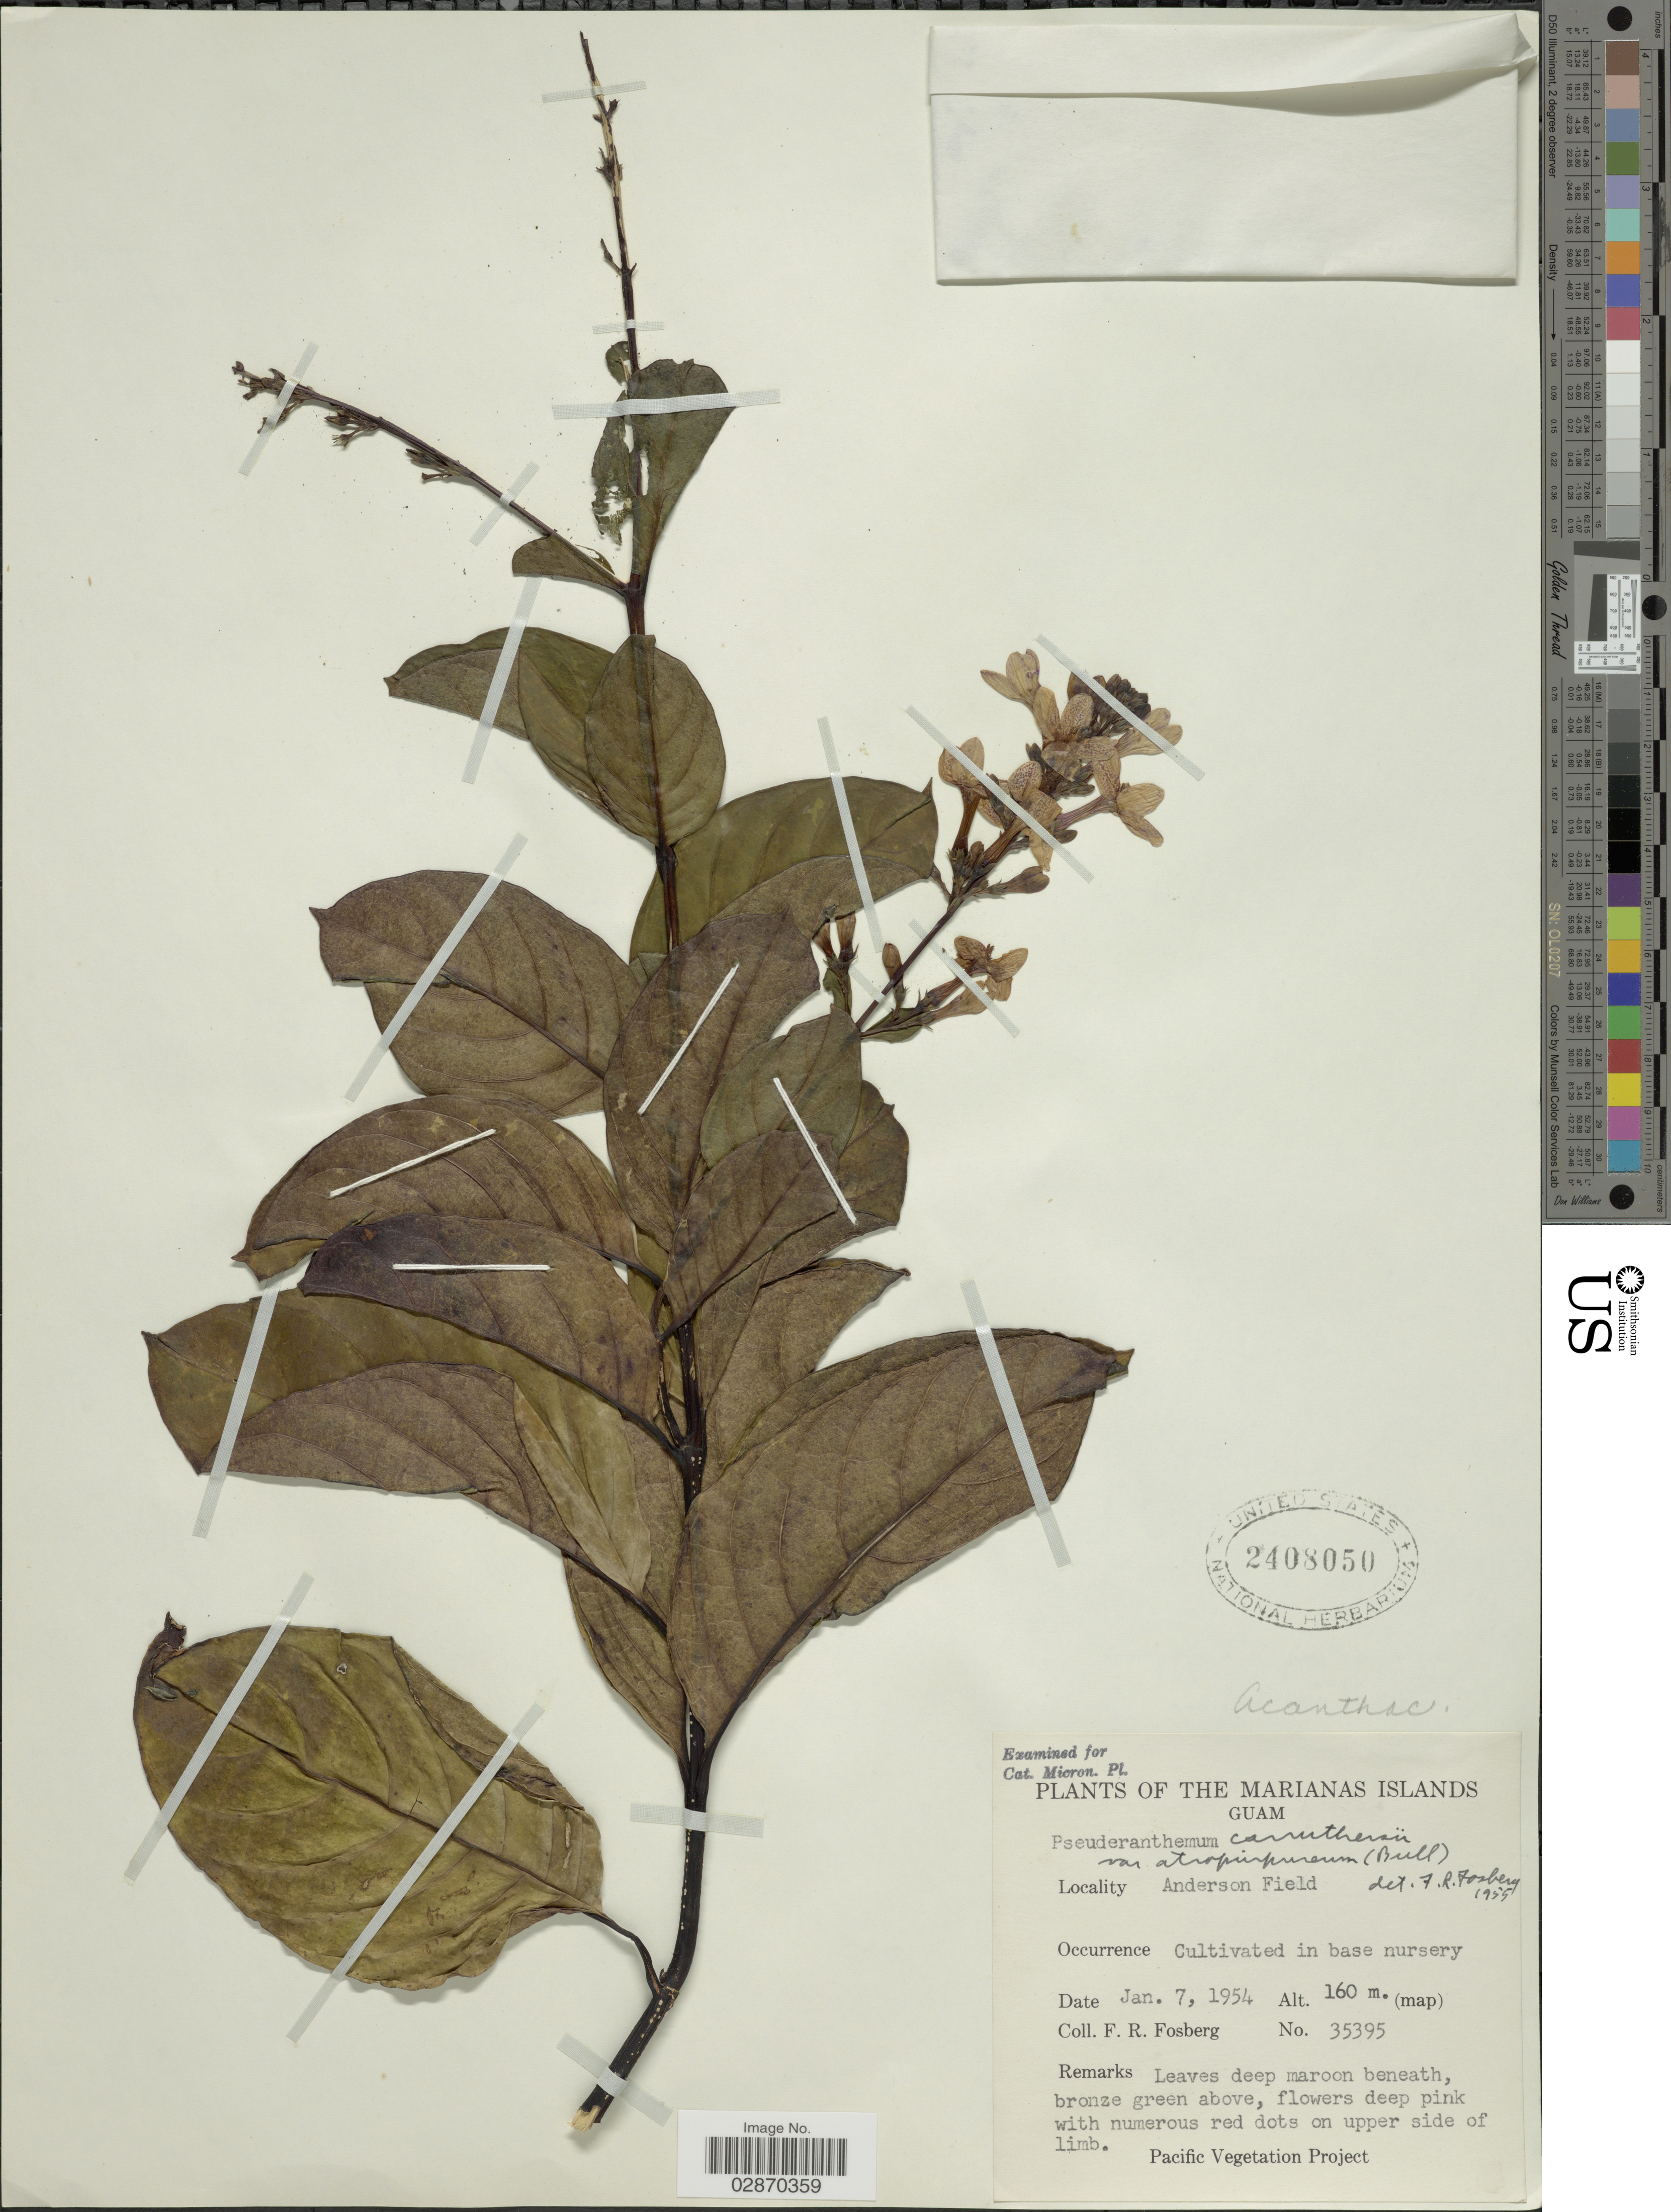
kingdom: Plantae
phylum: Tracheophyta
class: Magnoliopsida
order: Lamiales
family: Acanthaceae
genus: Pseuderanthemum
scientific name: Pseuderanthemum carruthersii var. atropurpureum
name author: (W. Bull) Fosberg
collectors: F. R. Fosberg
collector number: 35395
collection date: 1954-01-07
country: Guam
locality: Marianas Islands. Anderson Field. Cultivated in base nursery.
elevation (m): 160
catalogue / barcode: US 2408050